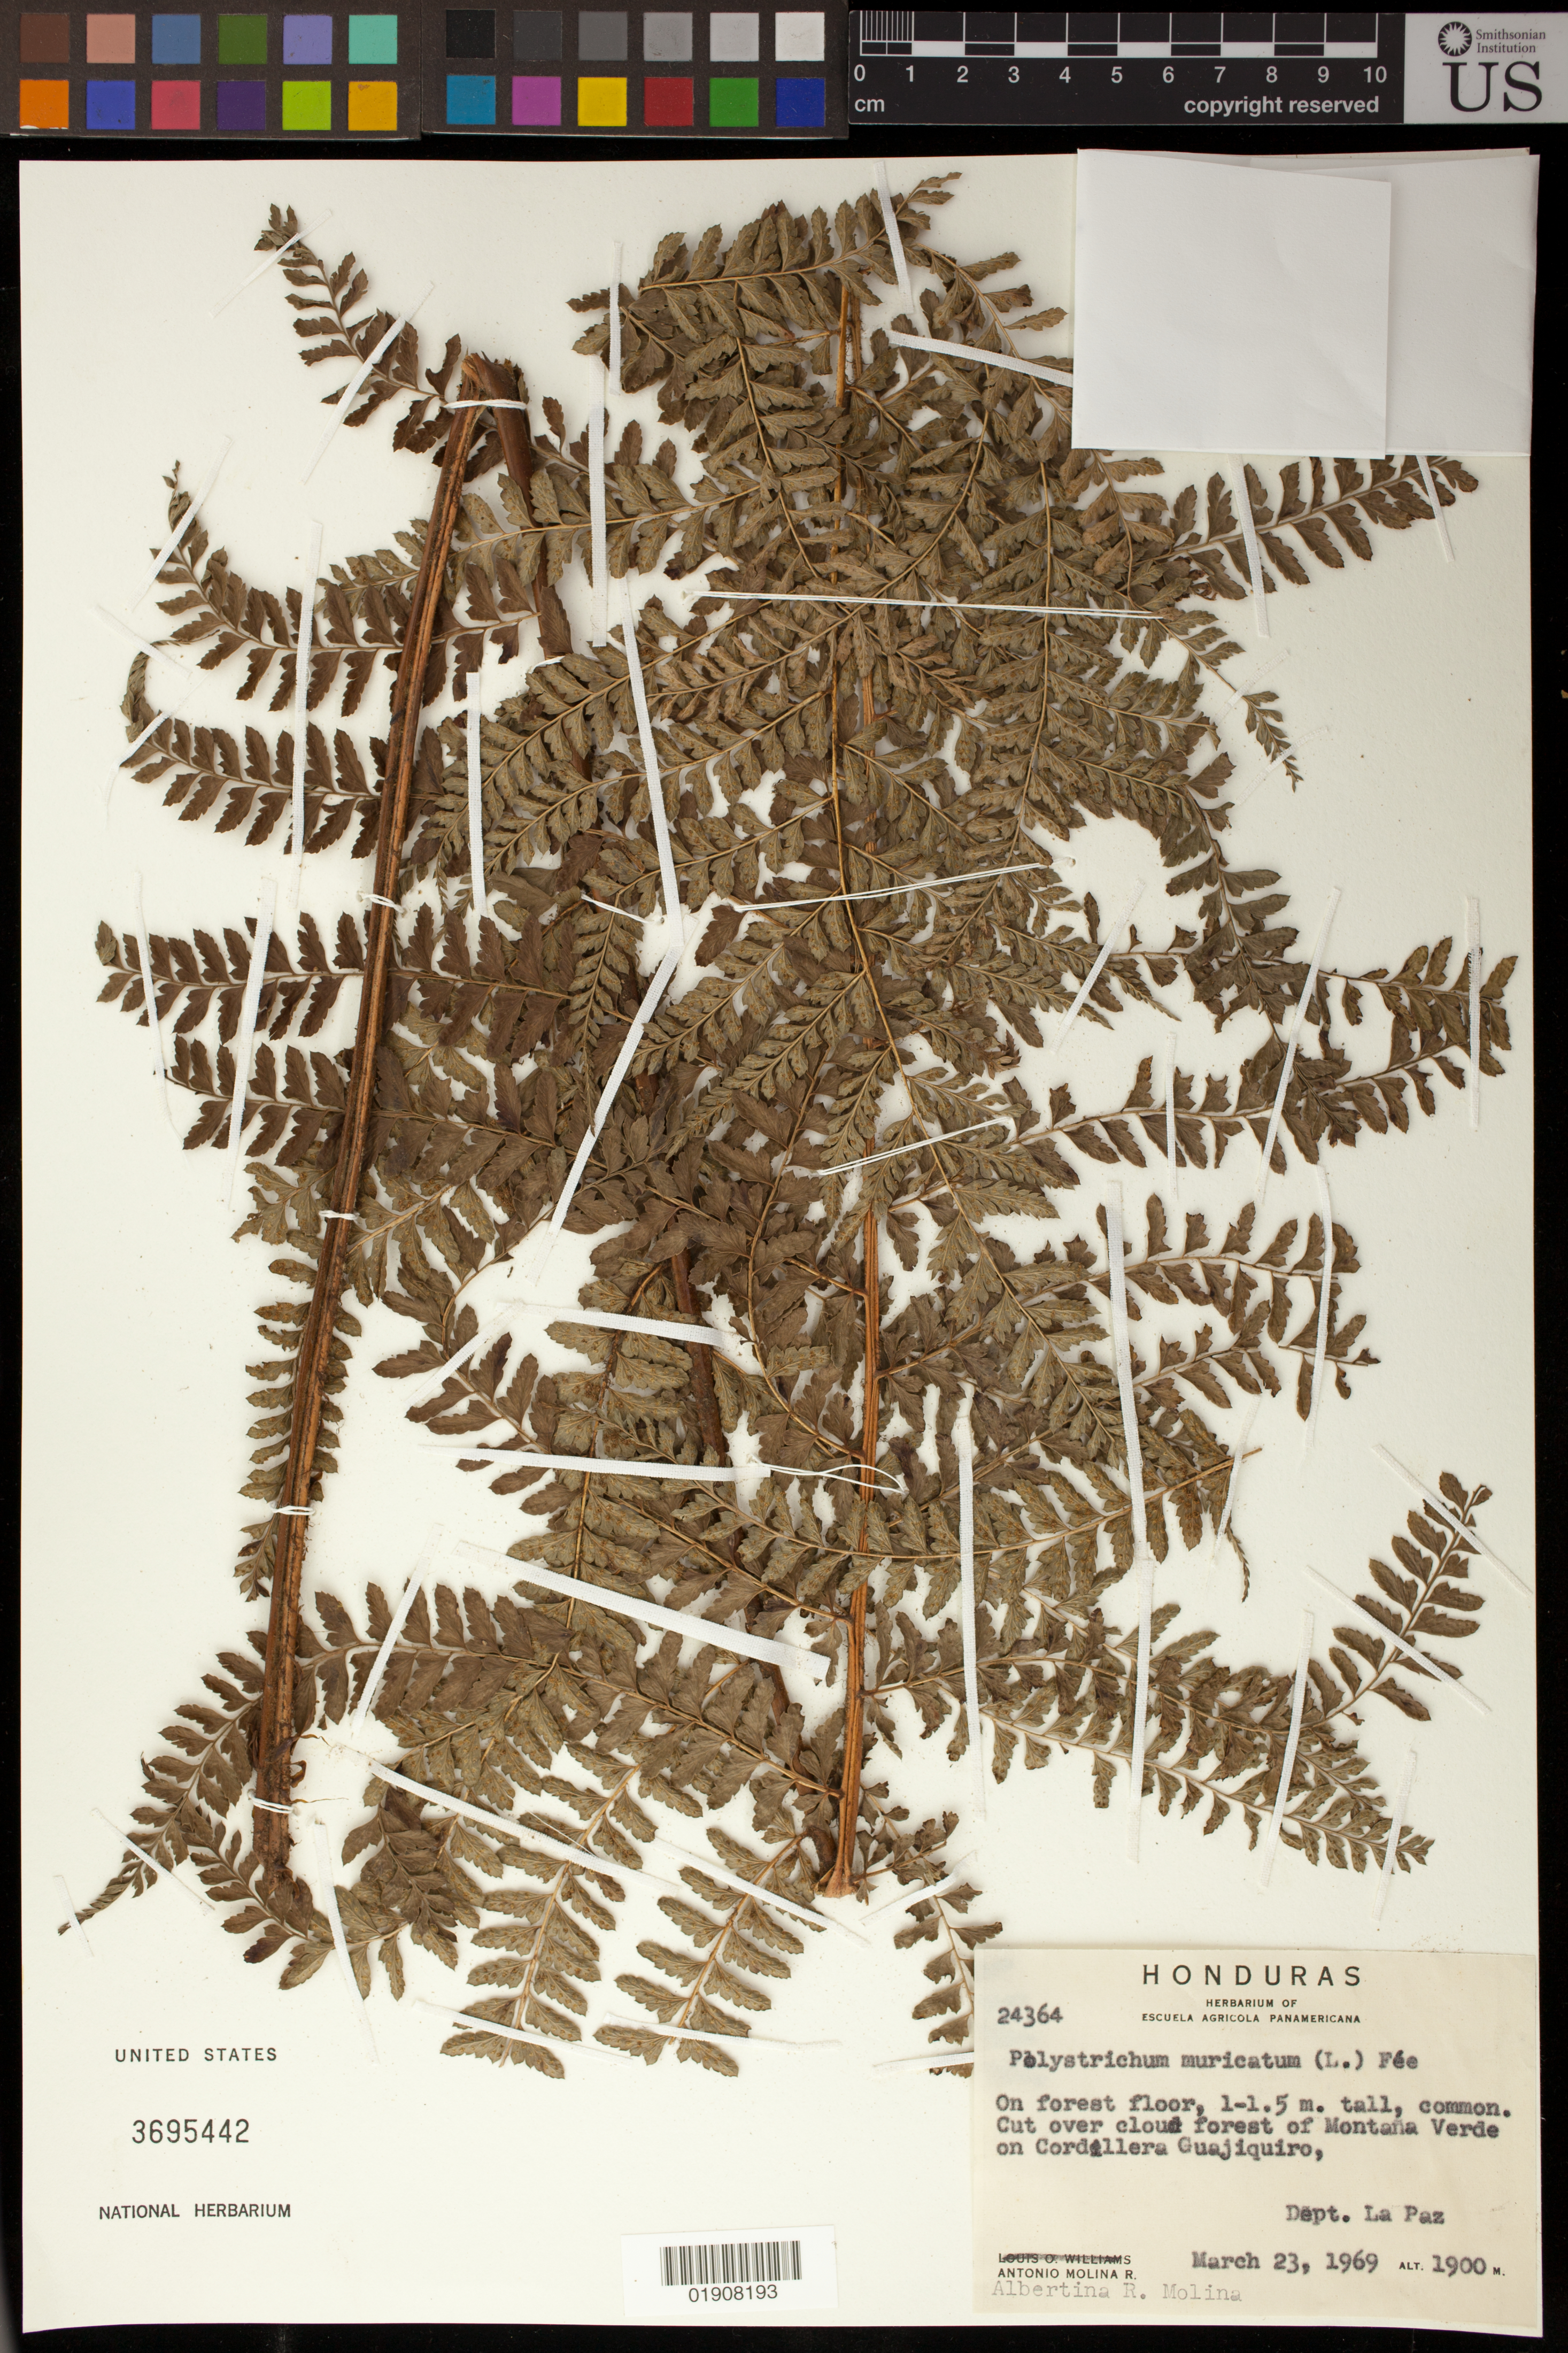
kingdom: Plantae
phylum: Tracheophyta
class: Polypodiopsida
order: Polypodiales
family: Dryopteridaceae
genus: Polystichum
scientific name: Polystichum muricatum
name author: (L.) Fée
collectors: A. Molina R. & A. R. Molina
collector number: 24364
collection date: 1969-03-23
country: Honduras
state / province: La Paz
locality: Cut over cloud forest of Montaña Verde on Cordillera Guajiquiro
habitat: On forest floor. Cut over cloud forest.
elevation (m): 1900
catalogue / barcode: US 3695442